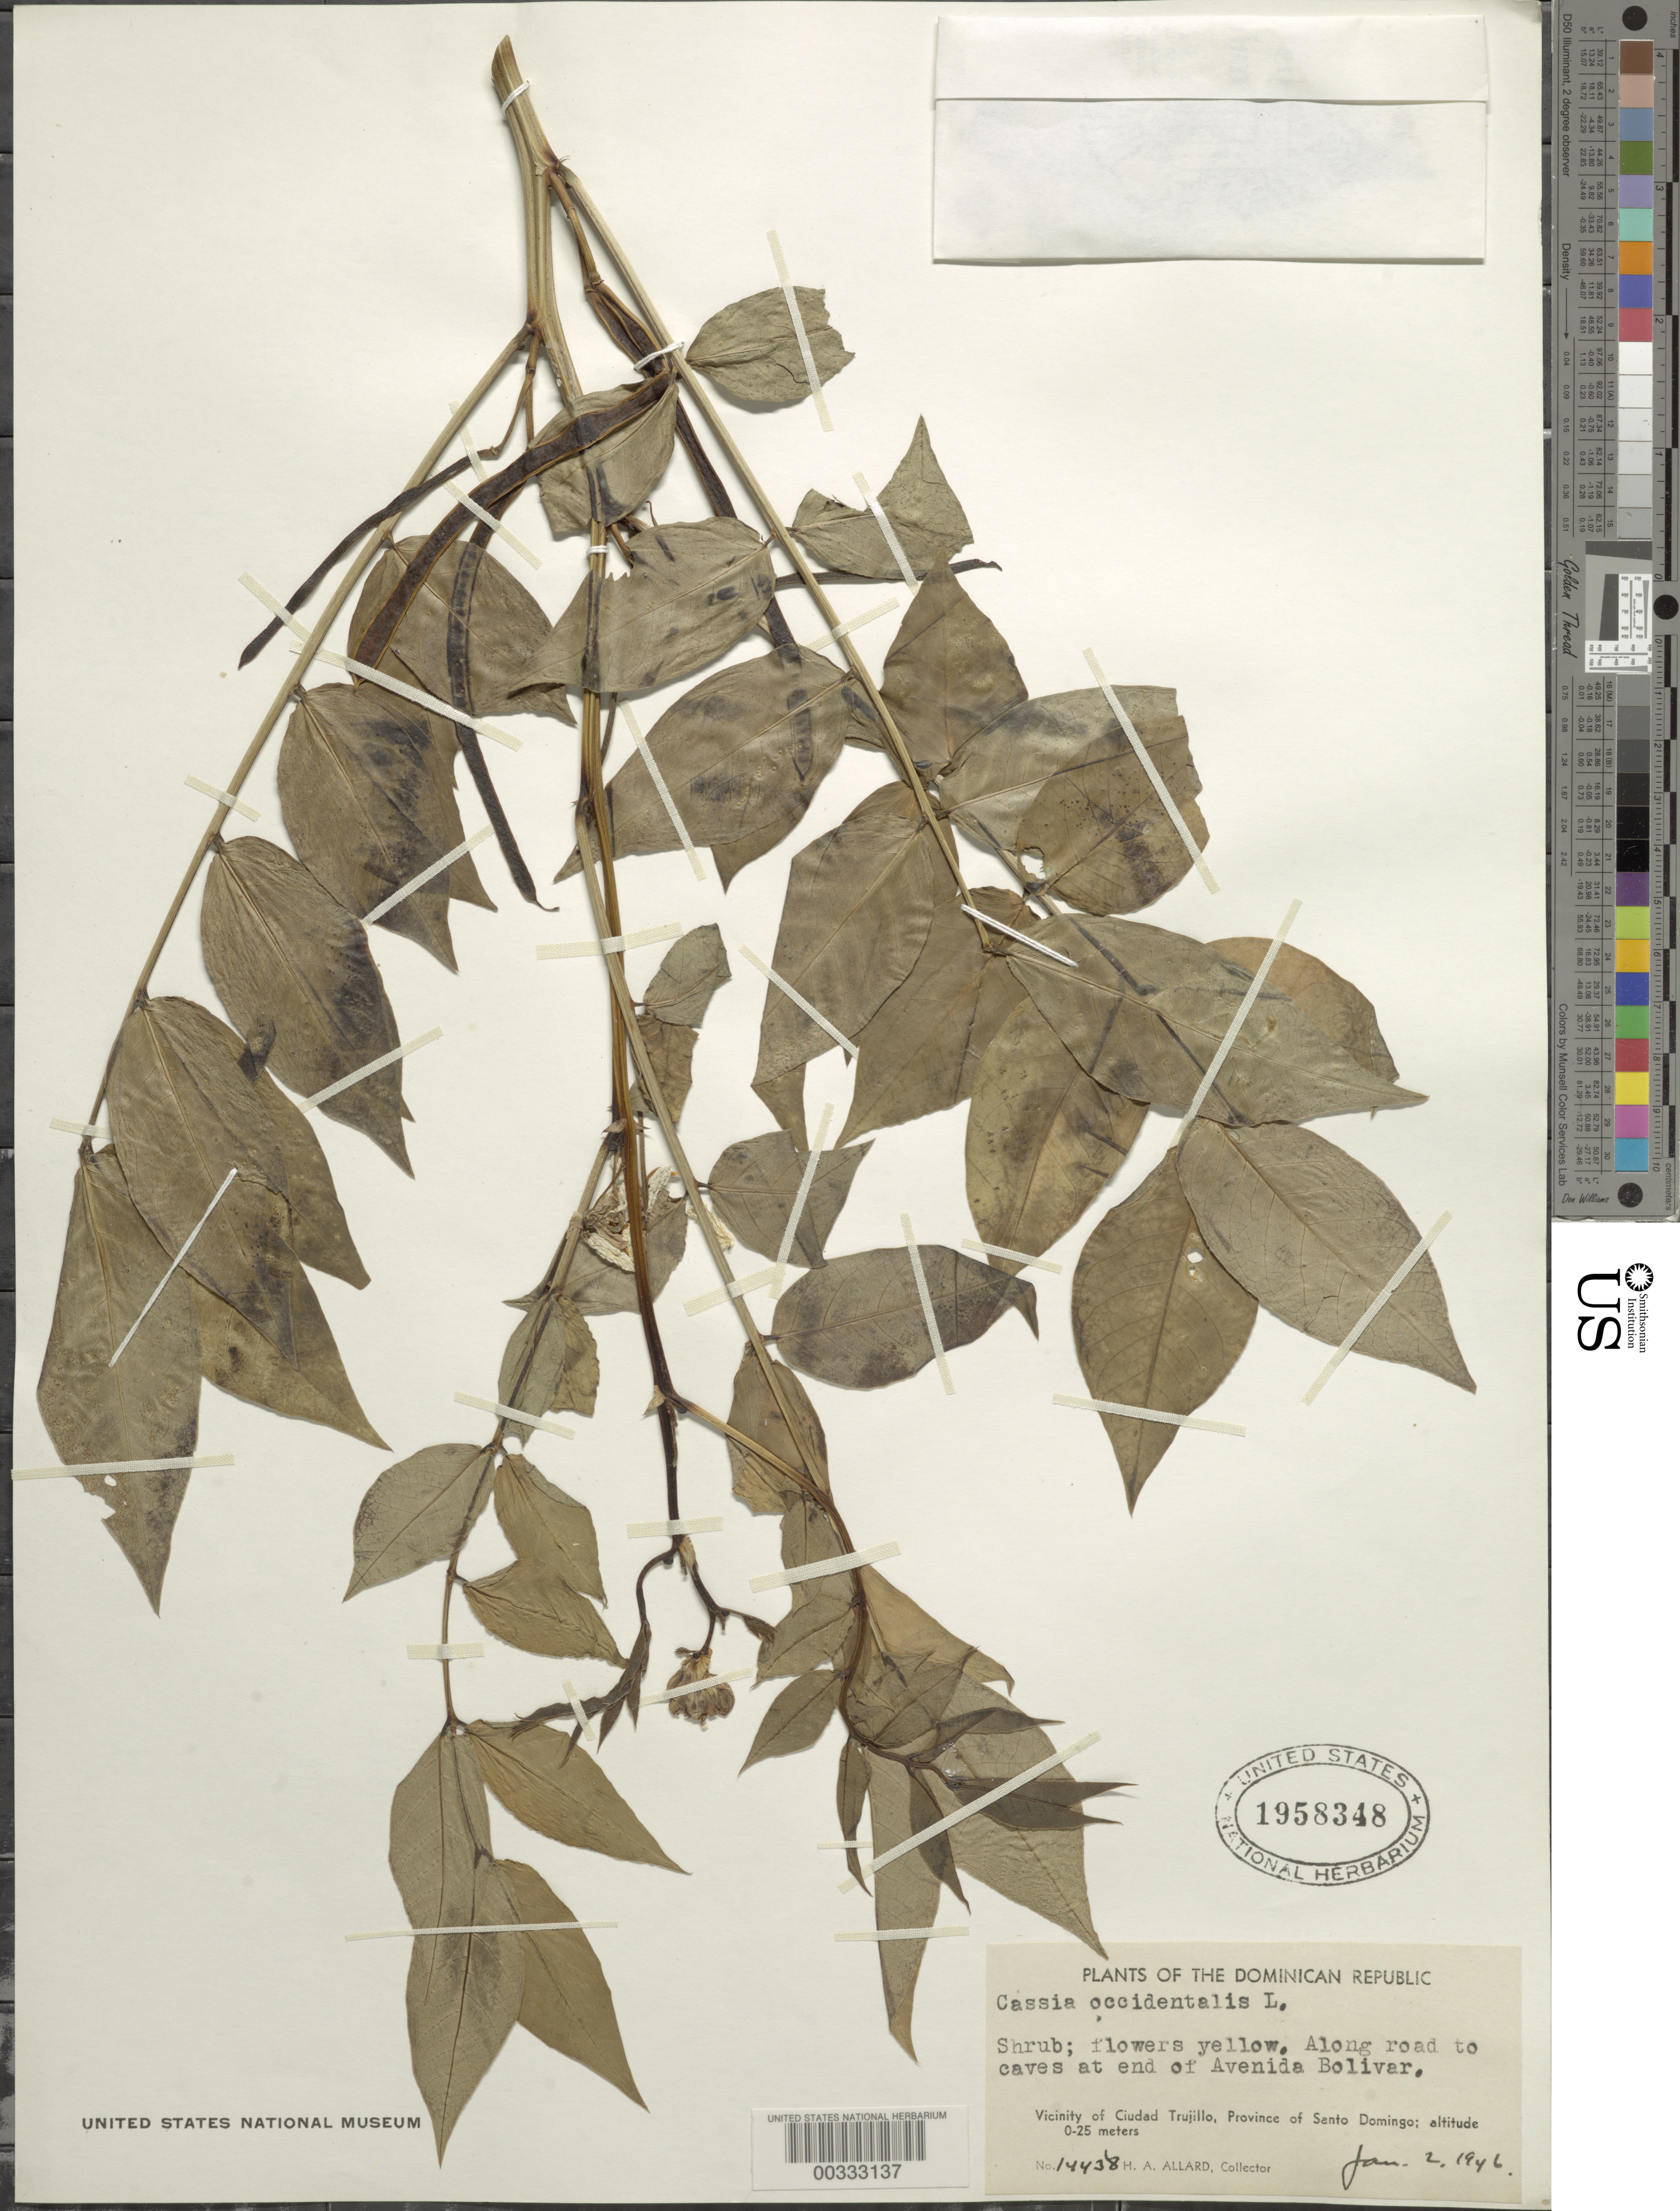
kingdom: Plantae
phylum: Tracheophyta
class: Magnoliopsida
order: Fabales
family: Fabaceae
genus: Senna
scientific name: Senna occidentalis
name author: (L.) Link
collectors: H. A. Allard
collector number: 14438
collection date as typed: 02 Jan 1946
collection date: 1946-01-02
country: Dominican Republic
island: Hispaniola Island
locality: Vicinity of santo domingo city, along road to caves at end of avenida bolivar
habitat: along road to caves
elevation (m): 0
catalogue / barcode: US 1958348